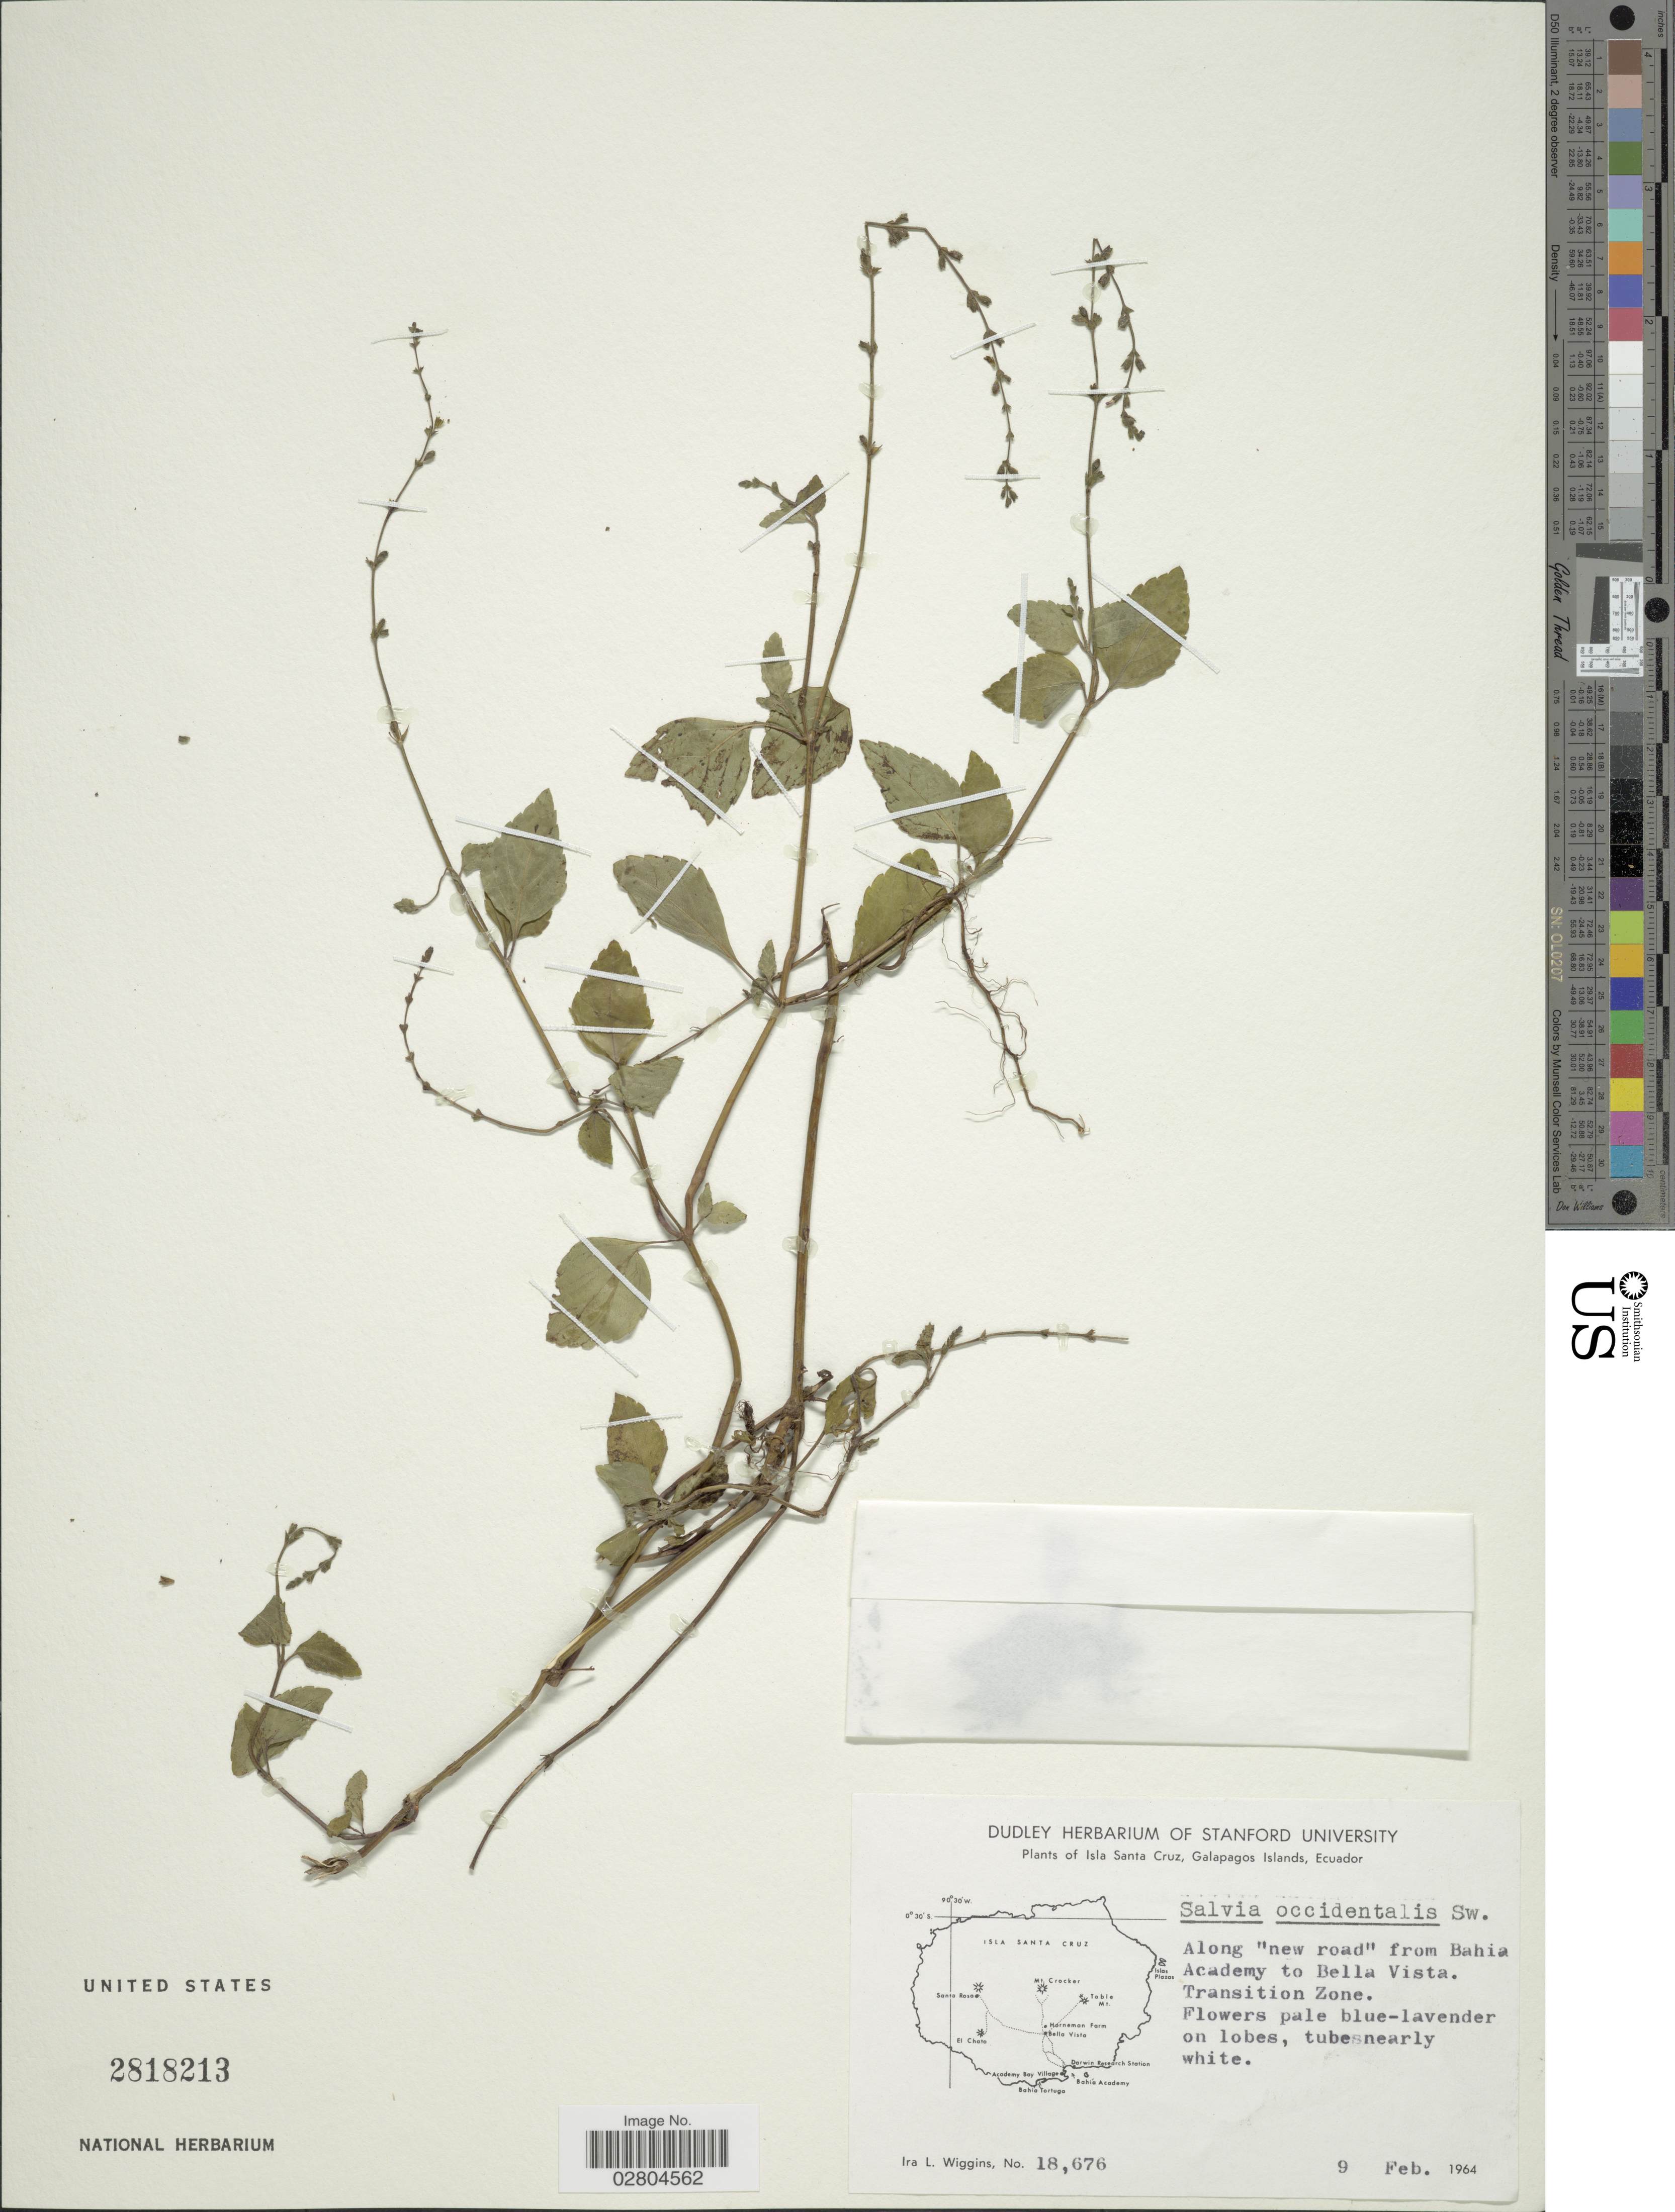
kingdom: Plantae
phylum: Tracheophyta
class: Magnoliopsida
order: Lamiales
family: Lamiaceae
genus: Salvia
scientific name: Salvia occidentalis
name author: Sw.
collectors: I. L. Wiggins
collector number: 18676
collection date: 1964-02-09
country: Ecuador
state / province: Colón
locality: Isla Santa Cruz. Galapagos Islands. Along 'new road' from Bahia Academy to Bella Vista. Transition Zone.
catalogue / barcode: US 2818213